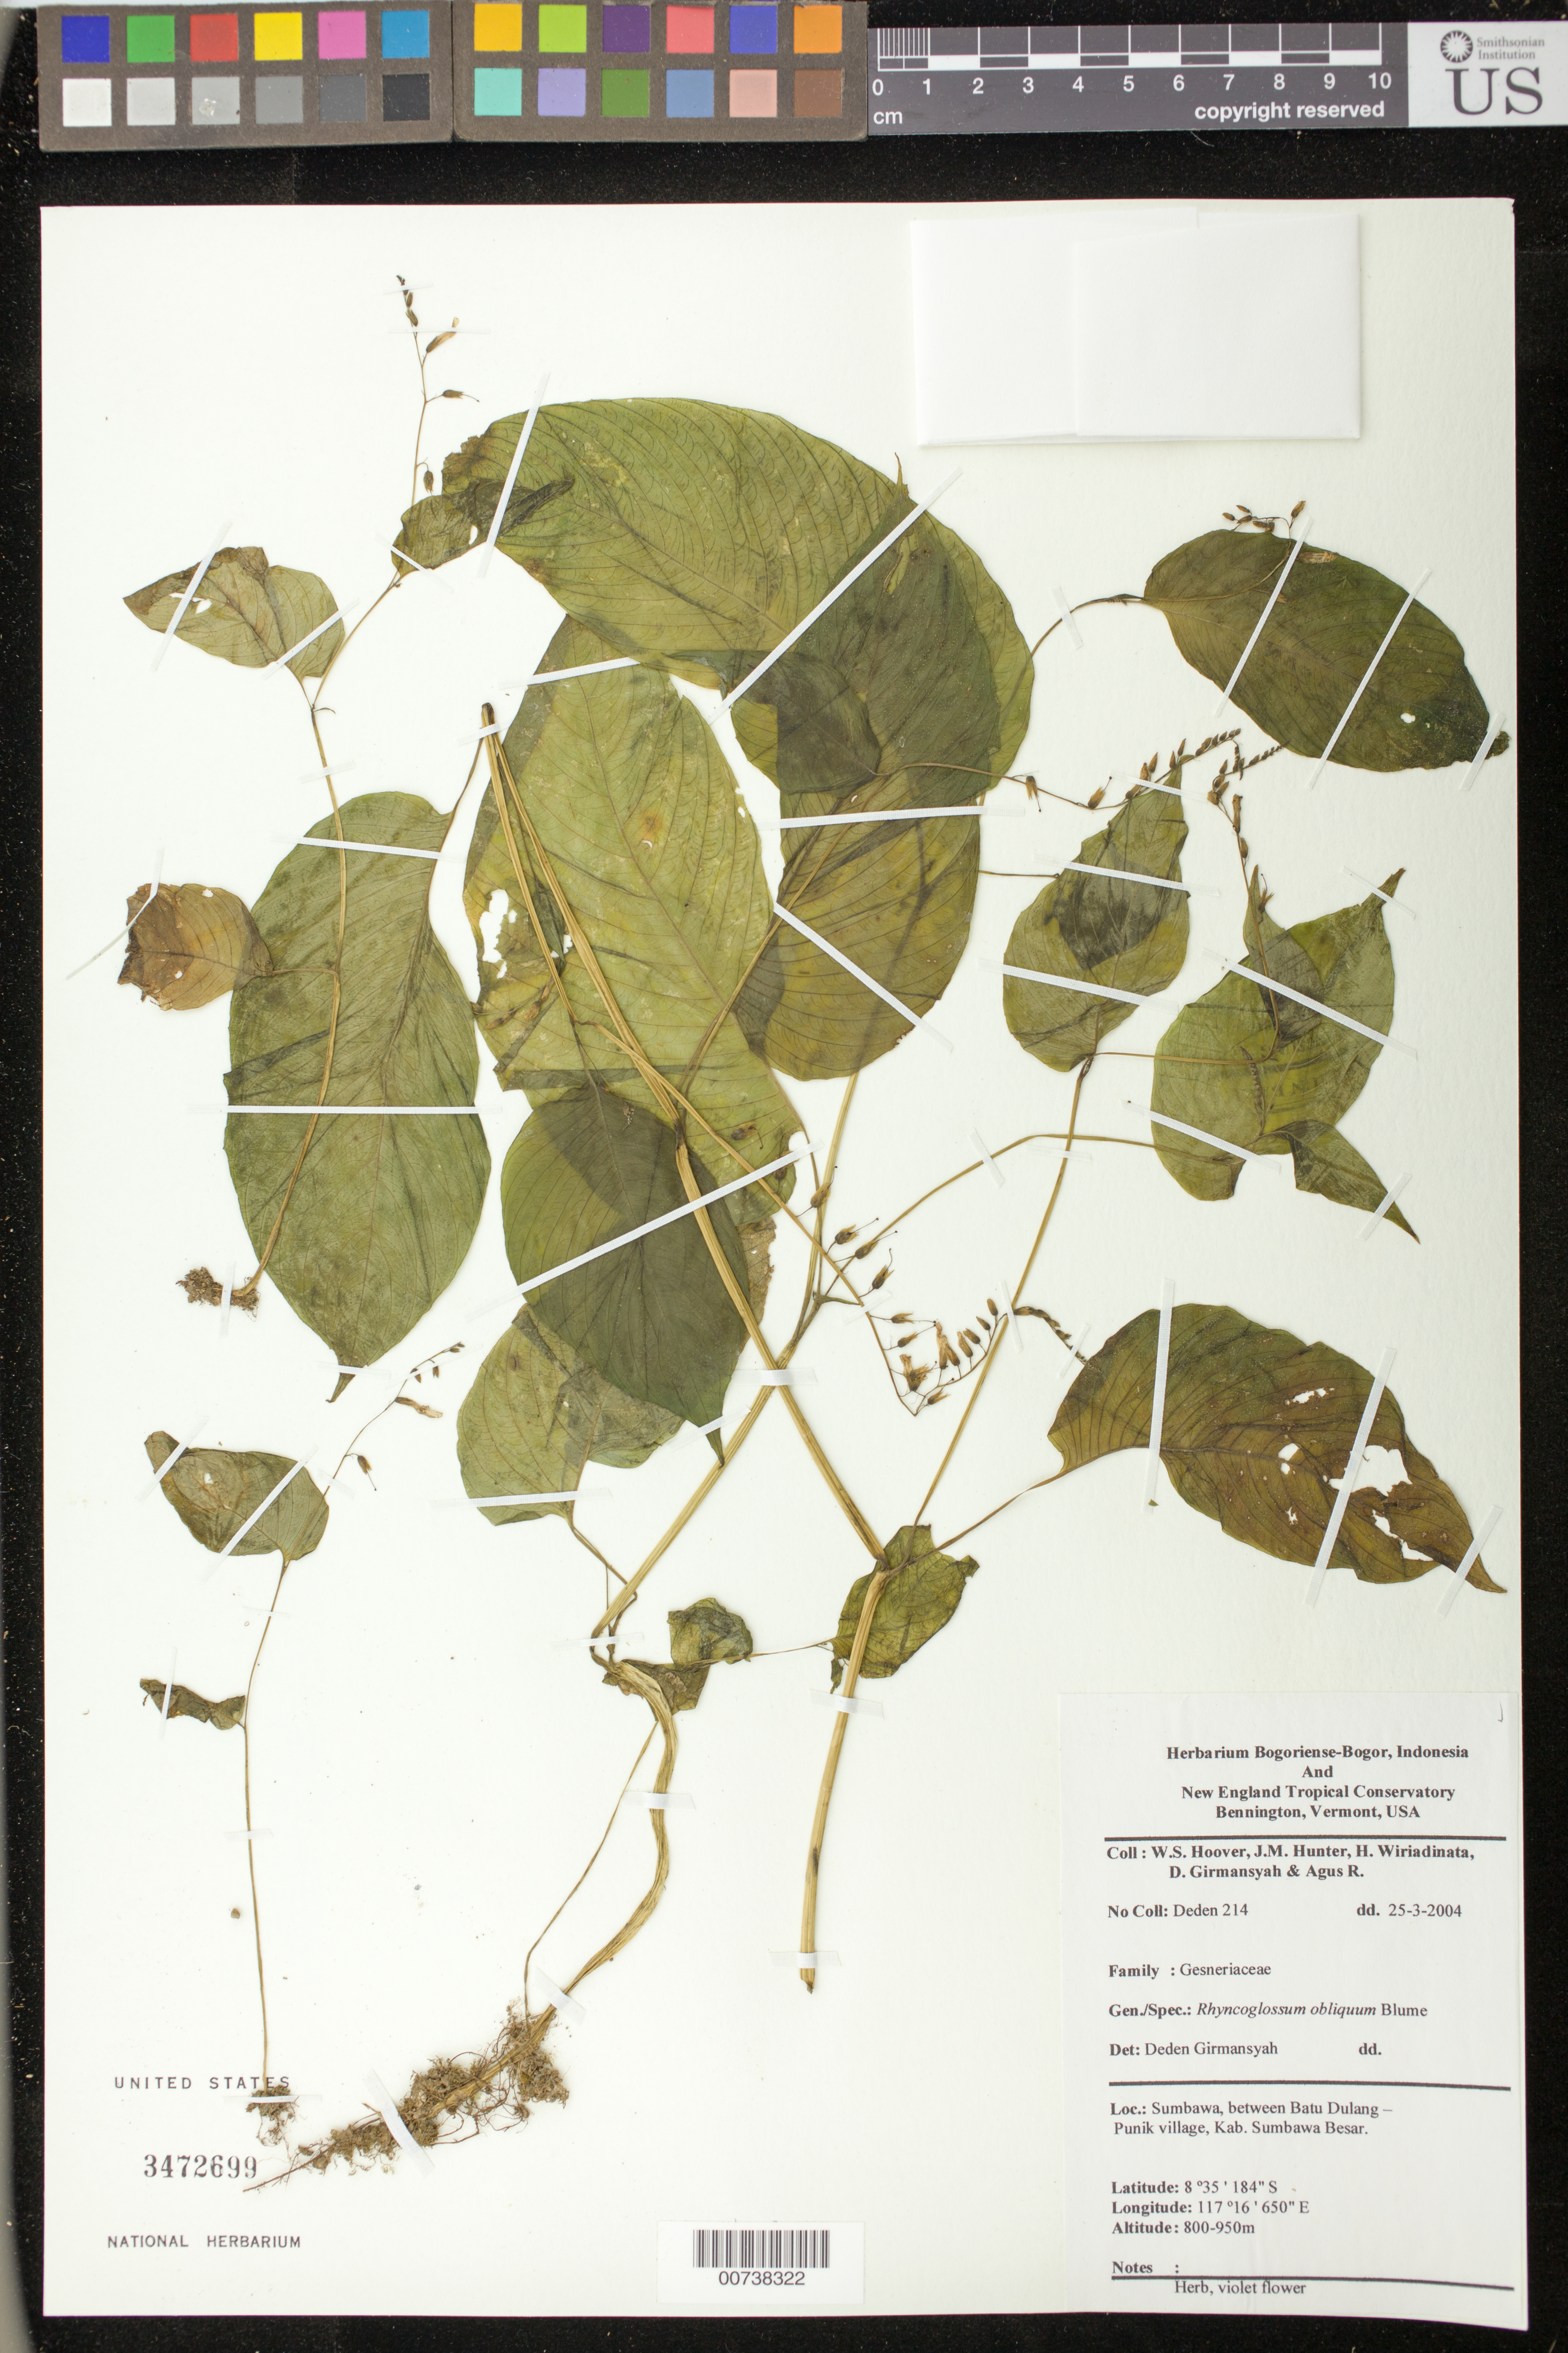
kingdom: Plantae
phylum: Tracheophyta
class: Magnoliopsida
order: Lamiales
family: Gesneriaceae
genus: Rhynchoglossum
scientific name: Rhynchoglossum obliquum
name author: Blume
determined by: Girmansyah, D.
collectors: W. S. Hoover, J. Hunter, H. Wiriadinata, D. Girmansyah & A. Ruskandi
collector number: Deden 214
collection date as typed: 25 Mar 2004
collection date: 2004-03-25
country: Indonesia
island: Sumbawa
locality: Sumbawa, between Batu Dulang-Punik village, Kab. Sumbawa Besar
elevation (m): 800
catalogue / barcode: US 3472699